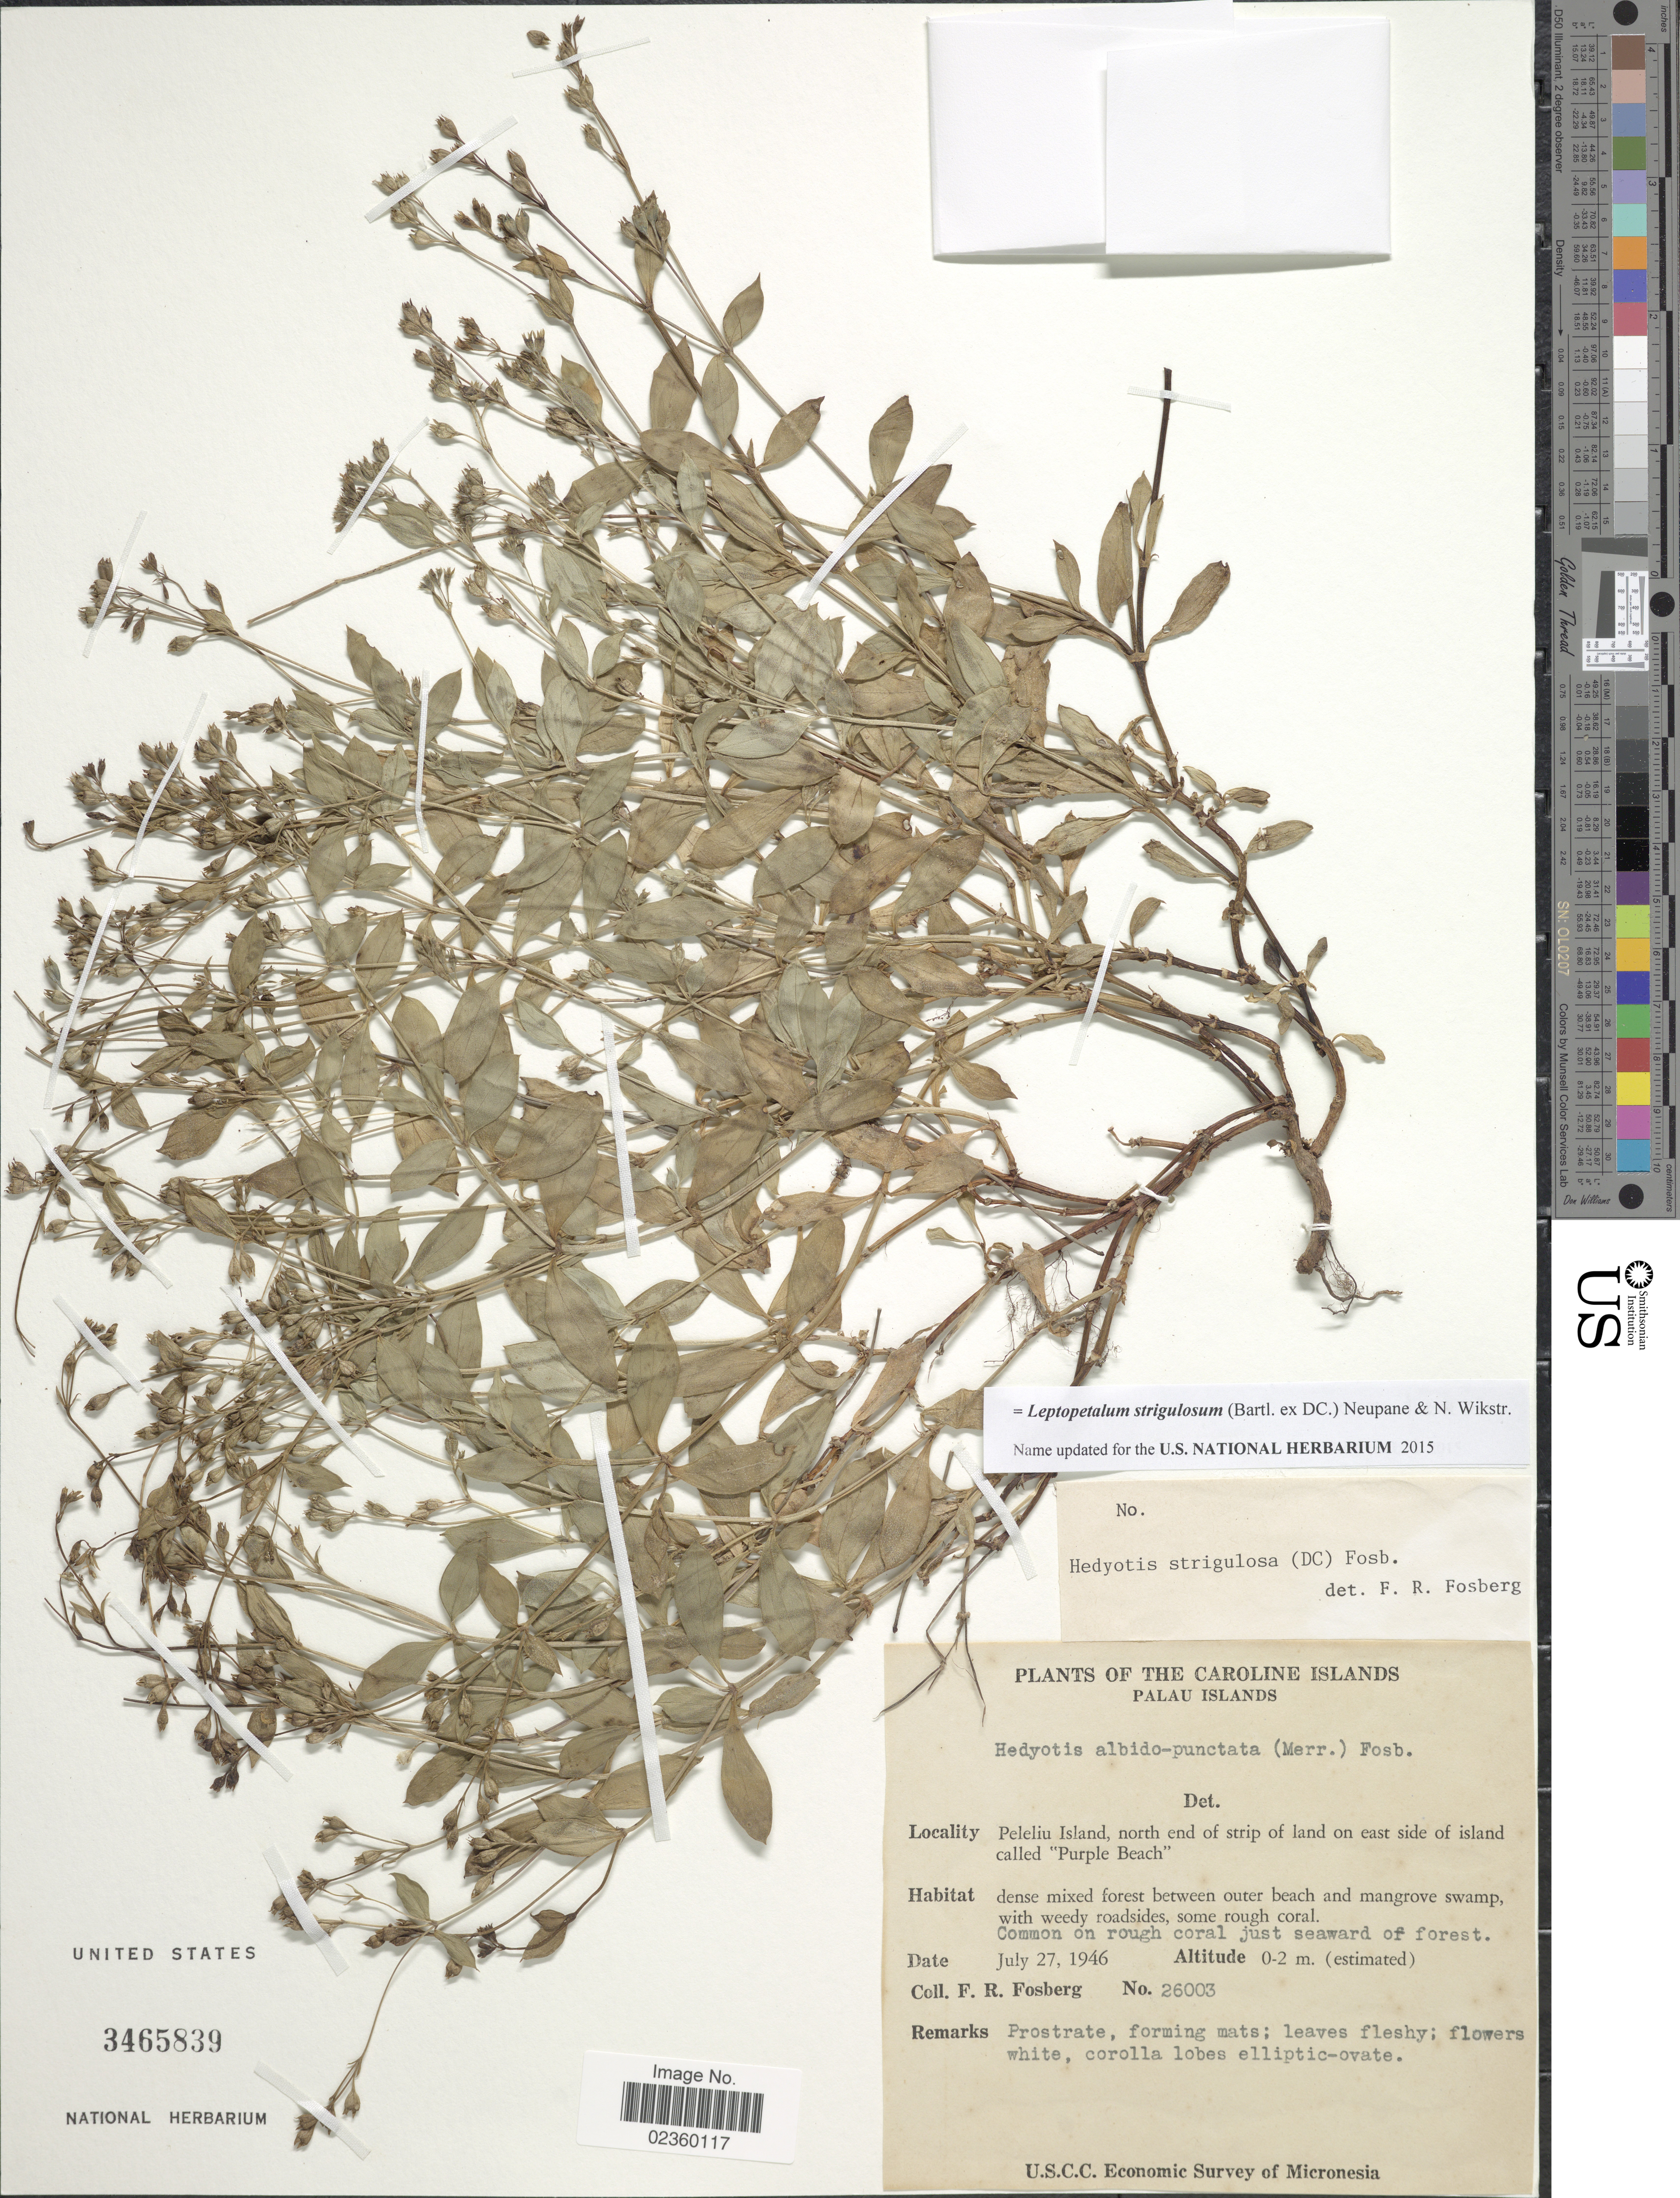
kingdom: Plantae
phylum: Tracheophyta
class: Magnoliopsida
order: Gentianales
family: Rubiaceae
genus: Leptopetalum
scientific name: Leptopetalum strigulosum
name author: (Bartl. ex DC.) Neupane & N. Wikstr.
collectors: F. R. Fosberg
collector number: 26003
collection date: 1946-07-27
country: Palau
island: Beliliou [Peleliu]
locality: Palau Islands, Peleliu Island, north end of strip of land on east side of island called 'Purple Beach'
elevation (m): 0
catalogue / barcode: US 3465839